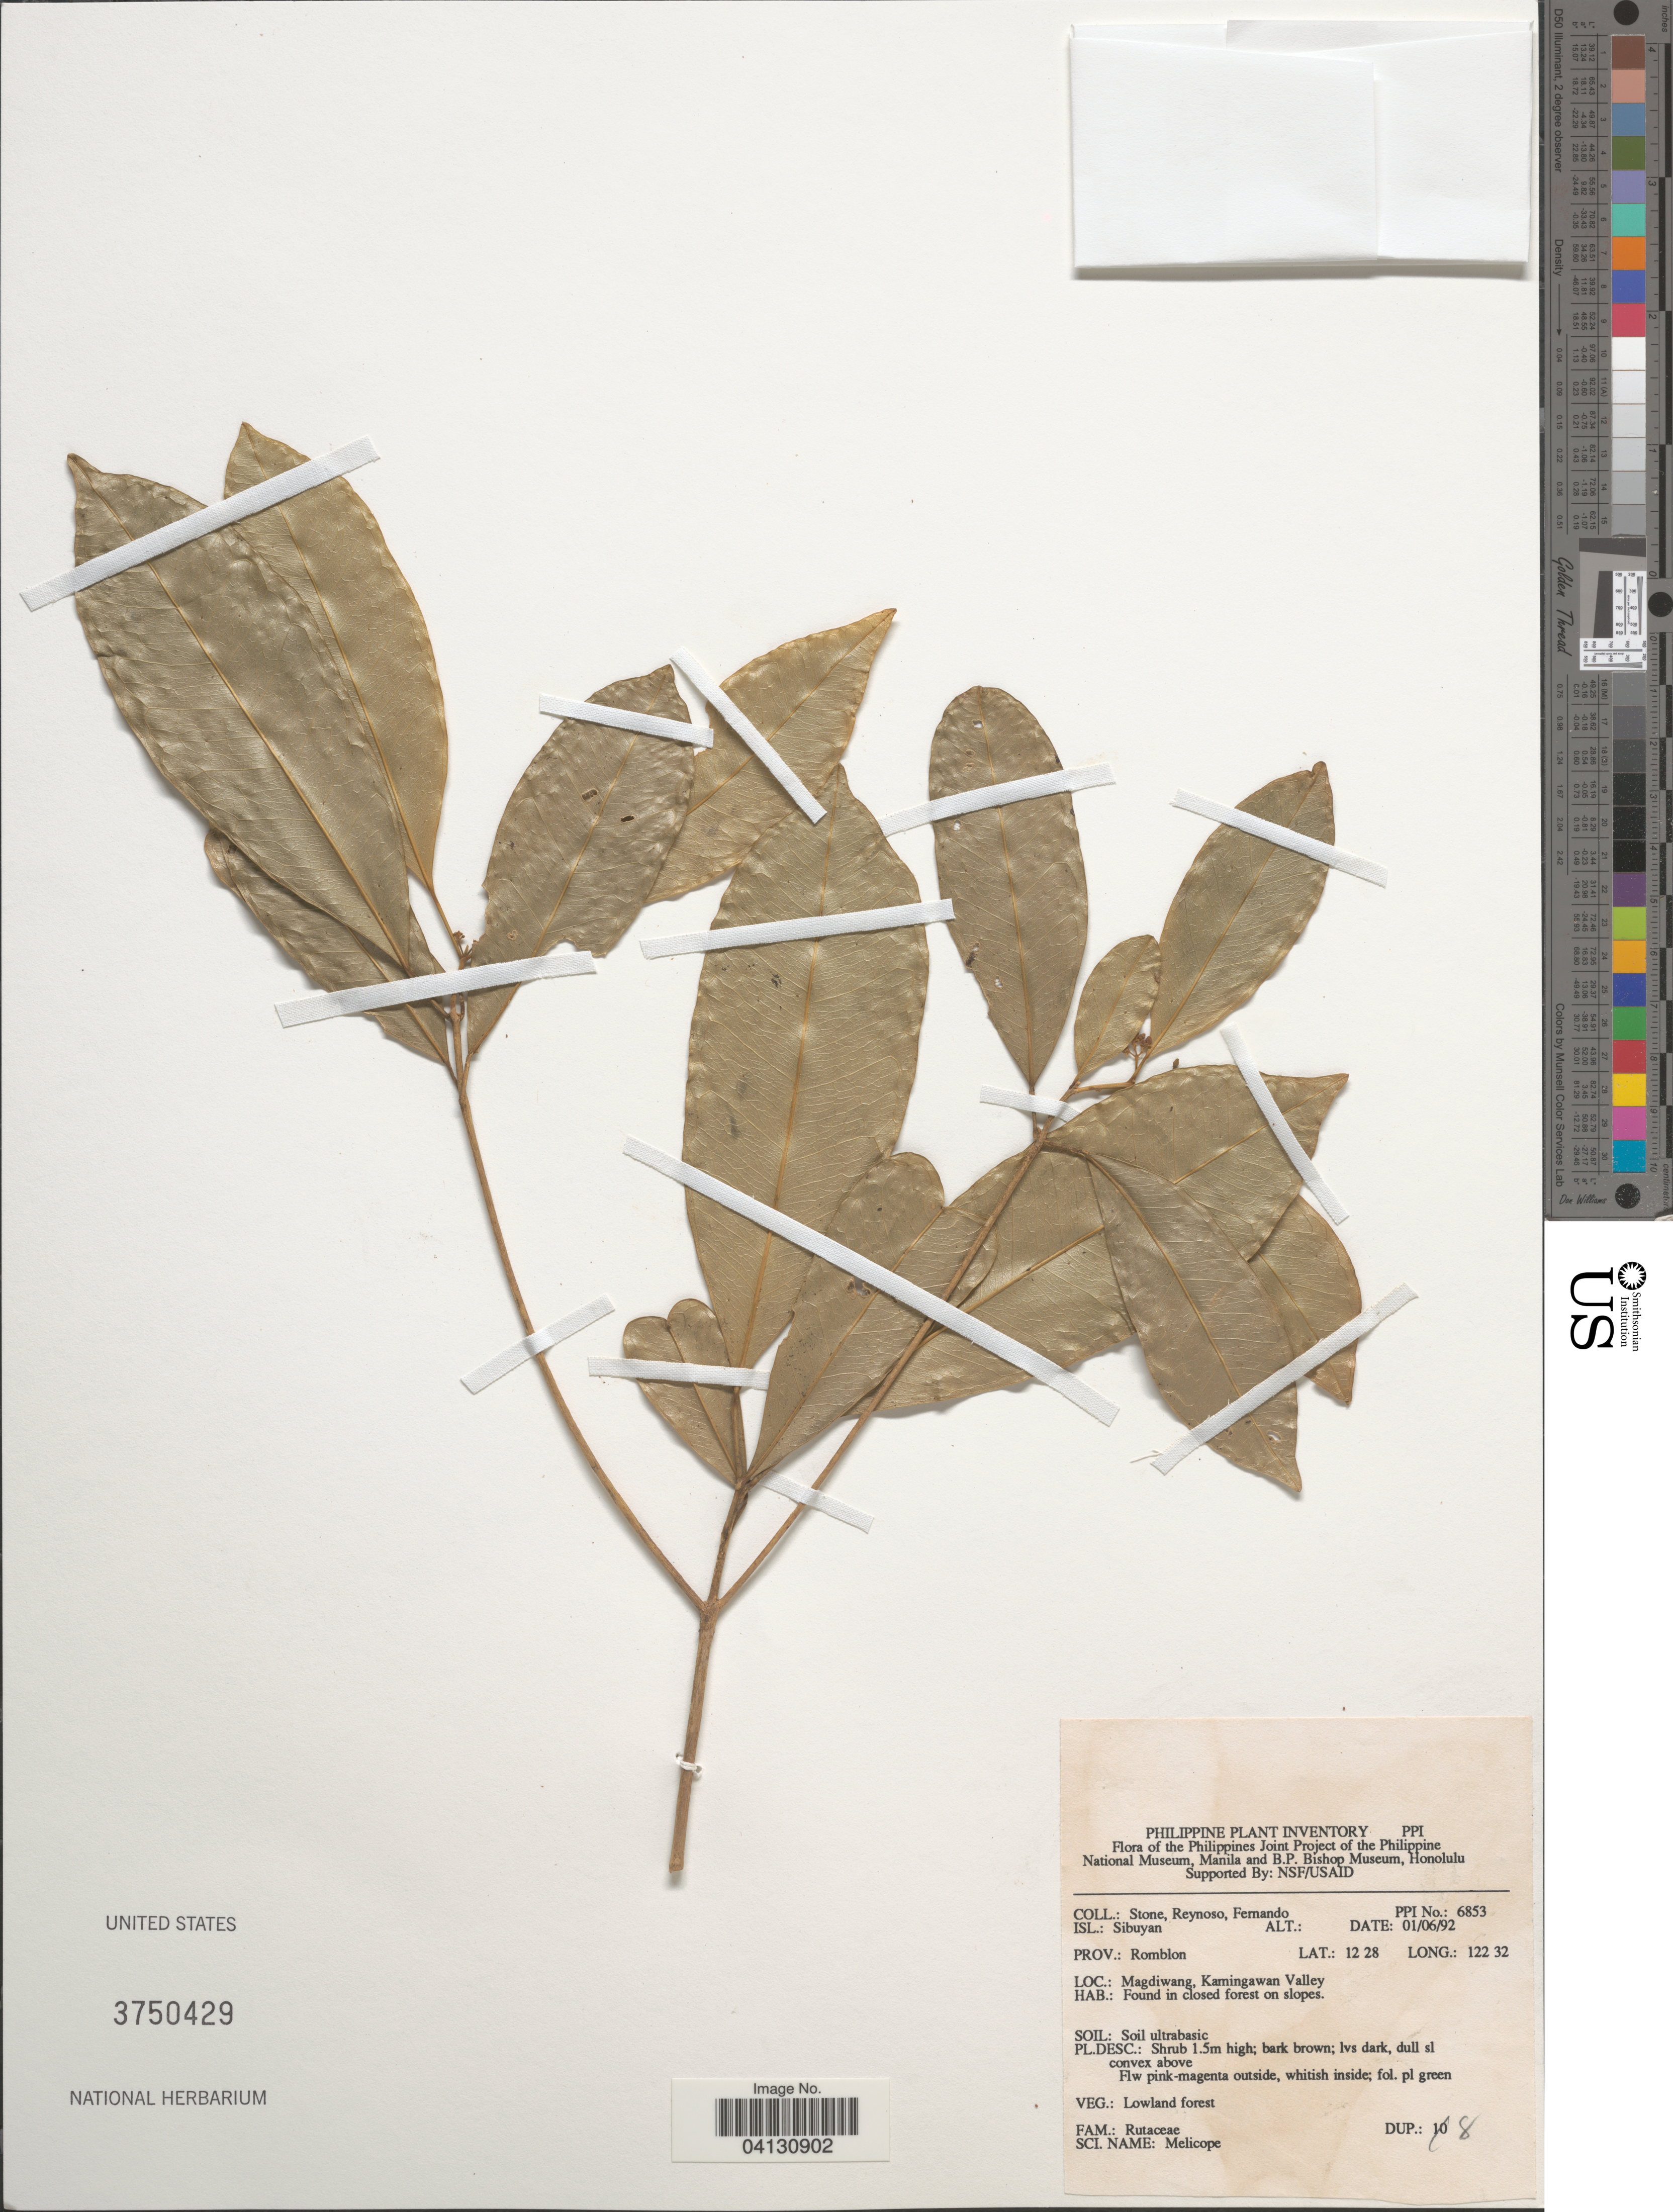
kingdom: Plantae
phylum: Tracheophyta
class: Magnoliopsida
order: Sapindales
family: Rutaceae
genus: Melicope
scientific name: Melicope sp.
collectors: -. Stone, E. Reynoso & -- Fernando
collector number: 6853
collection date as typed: Transcribed d/m/y: 1/6/92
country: Philippines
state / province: Western Visayas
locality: Isl.: Sibuyan. Prov.: Romblon. Magdiwang, Kaminagawan Valley.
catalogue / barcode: US 3750429